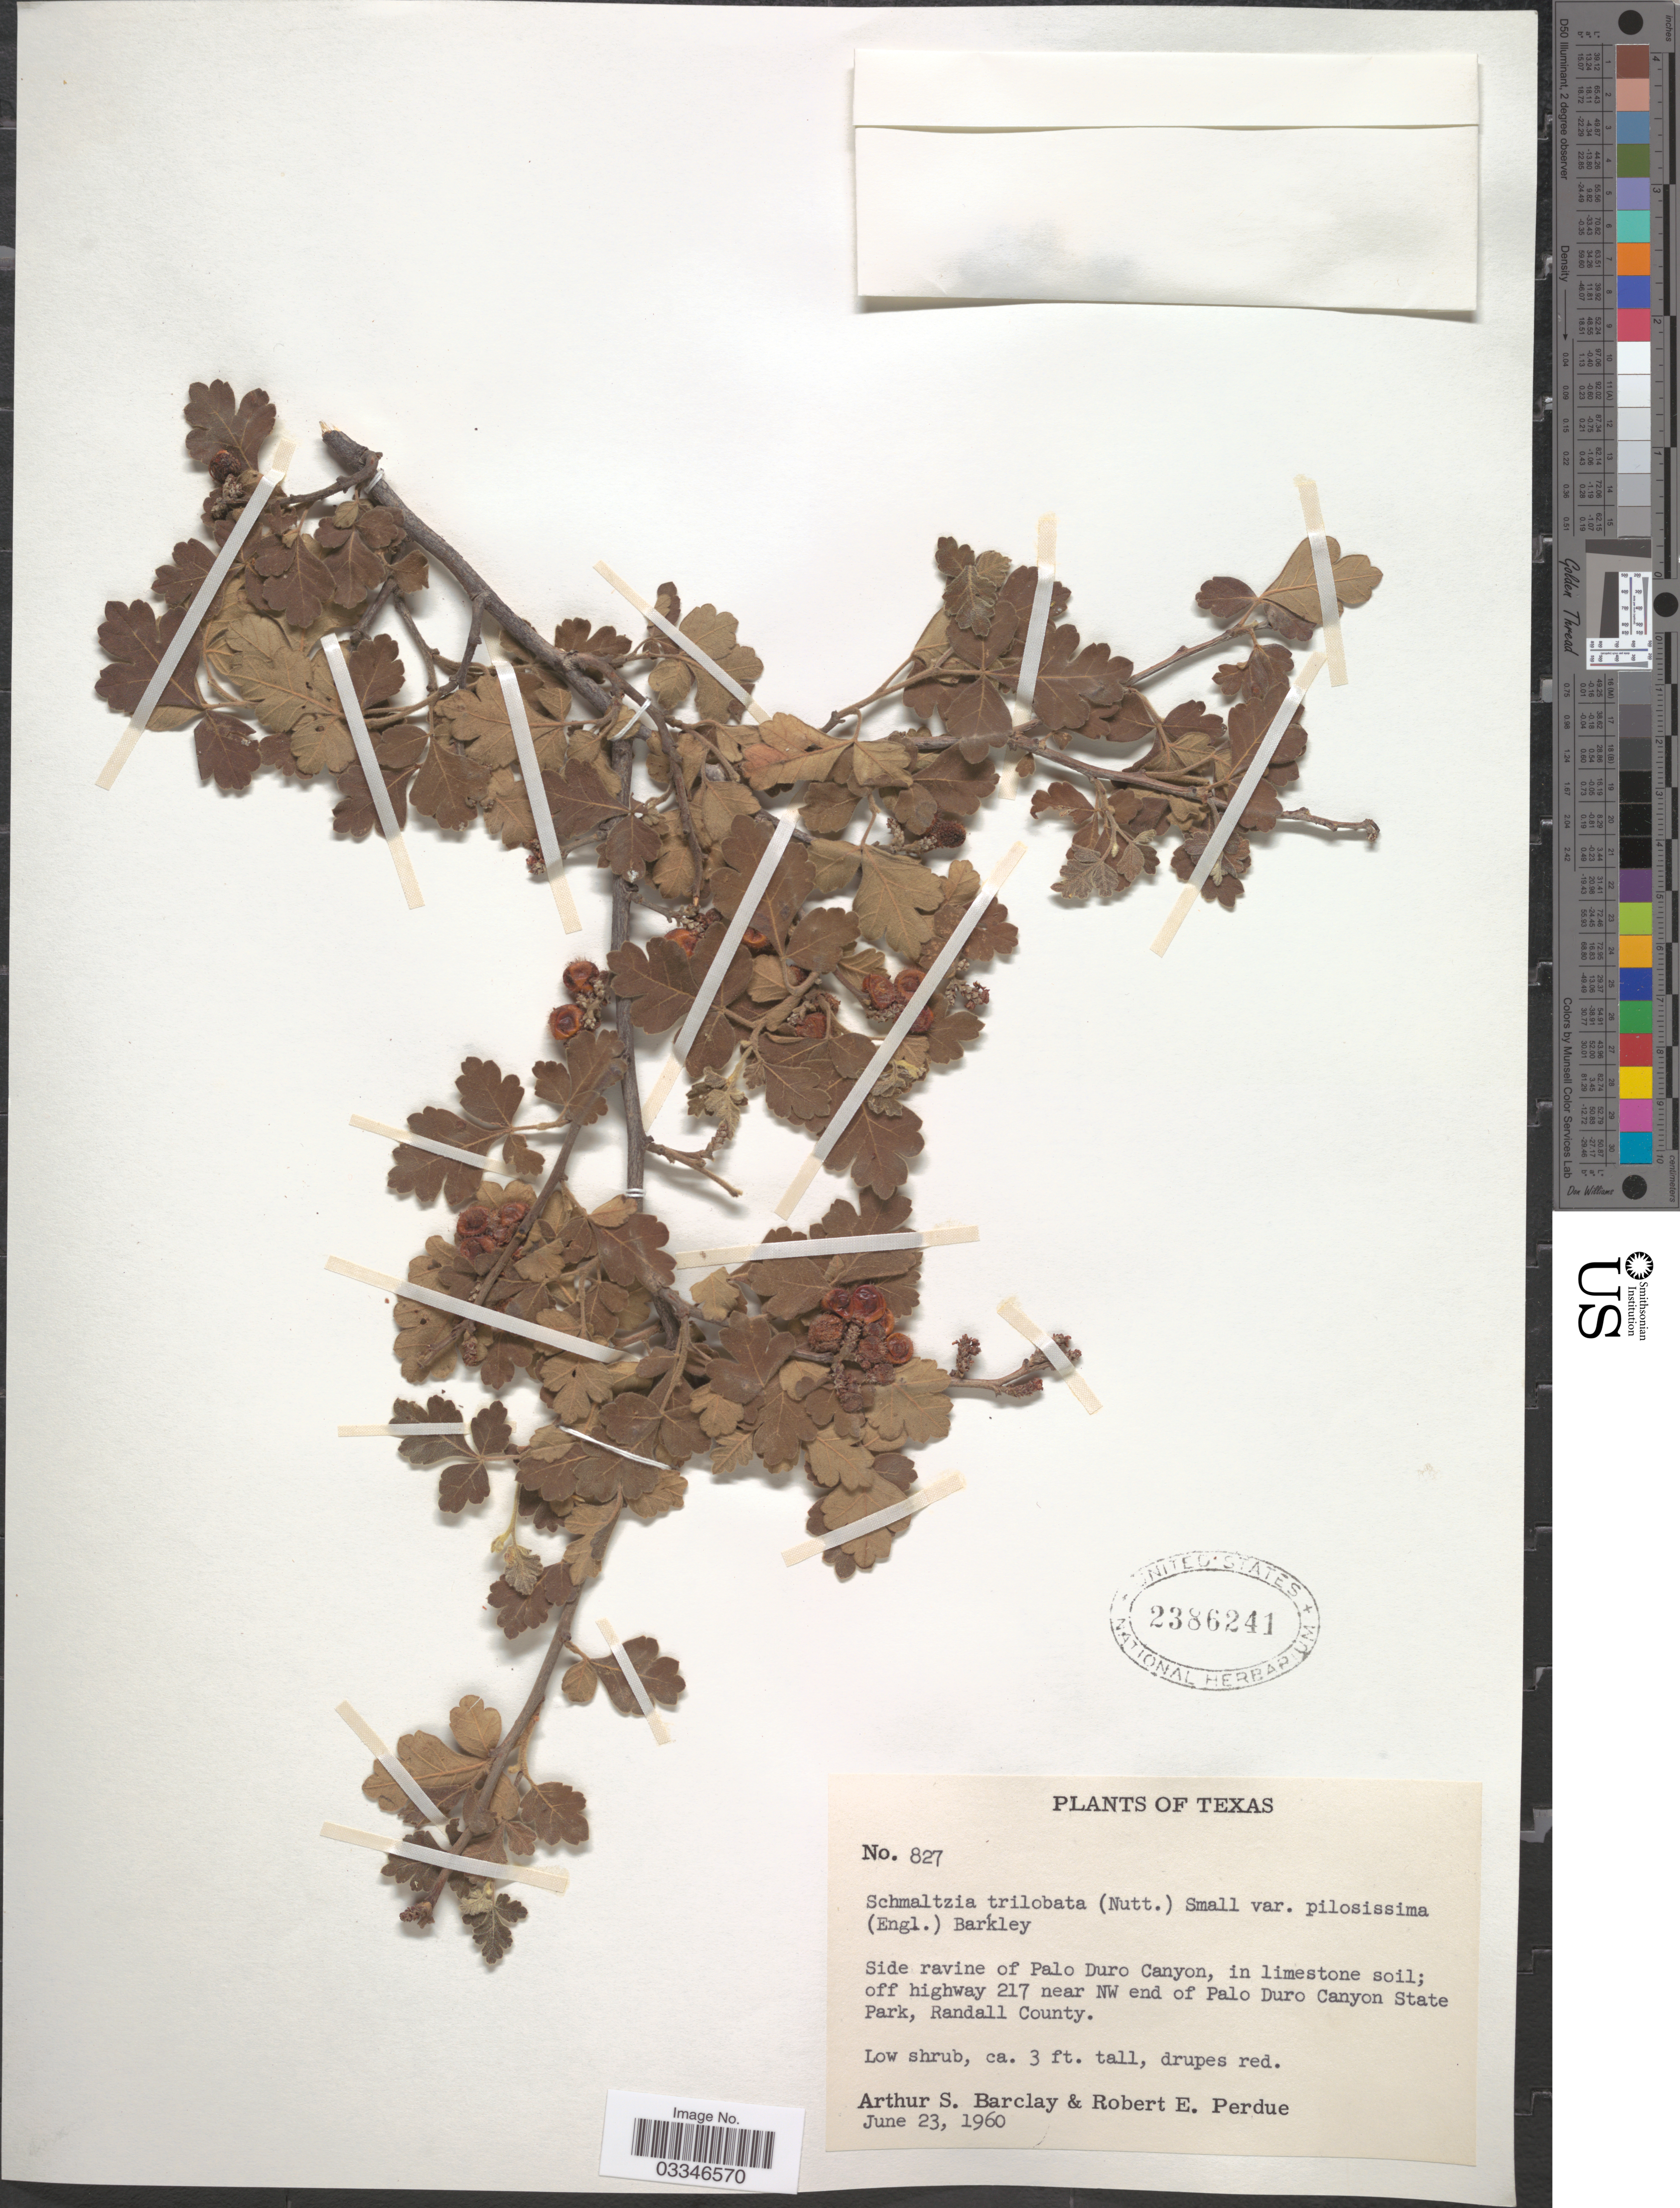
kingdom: Plantae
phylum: Tracheophyta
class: Magnoliopsida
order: Sapindales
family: Anacardiaceae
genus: Rhus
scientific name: Rhus trilobata var. pilosissima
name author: Engl.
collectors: A. S. Barclay & R. E. Perdue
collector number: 827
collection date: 1960-06-23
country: United States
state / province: Texas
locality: Side ravine of Palo Duro Canyon, in limestone soil; off highway 217 near NW end of Palo Duro Canyon State Park, Randall County.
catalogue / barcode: US 2386241